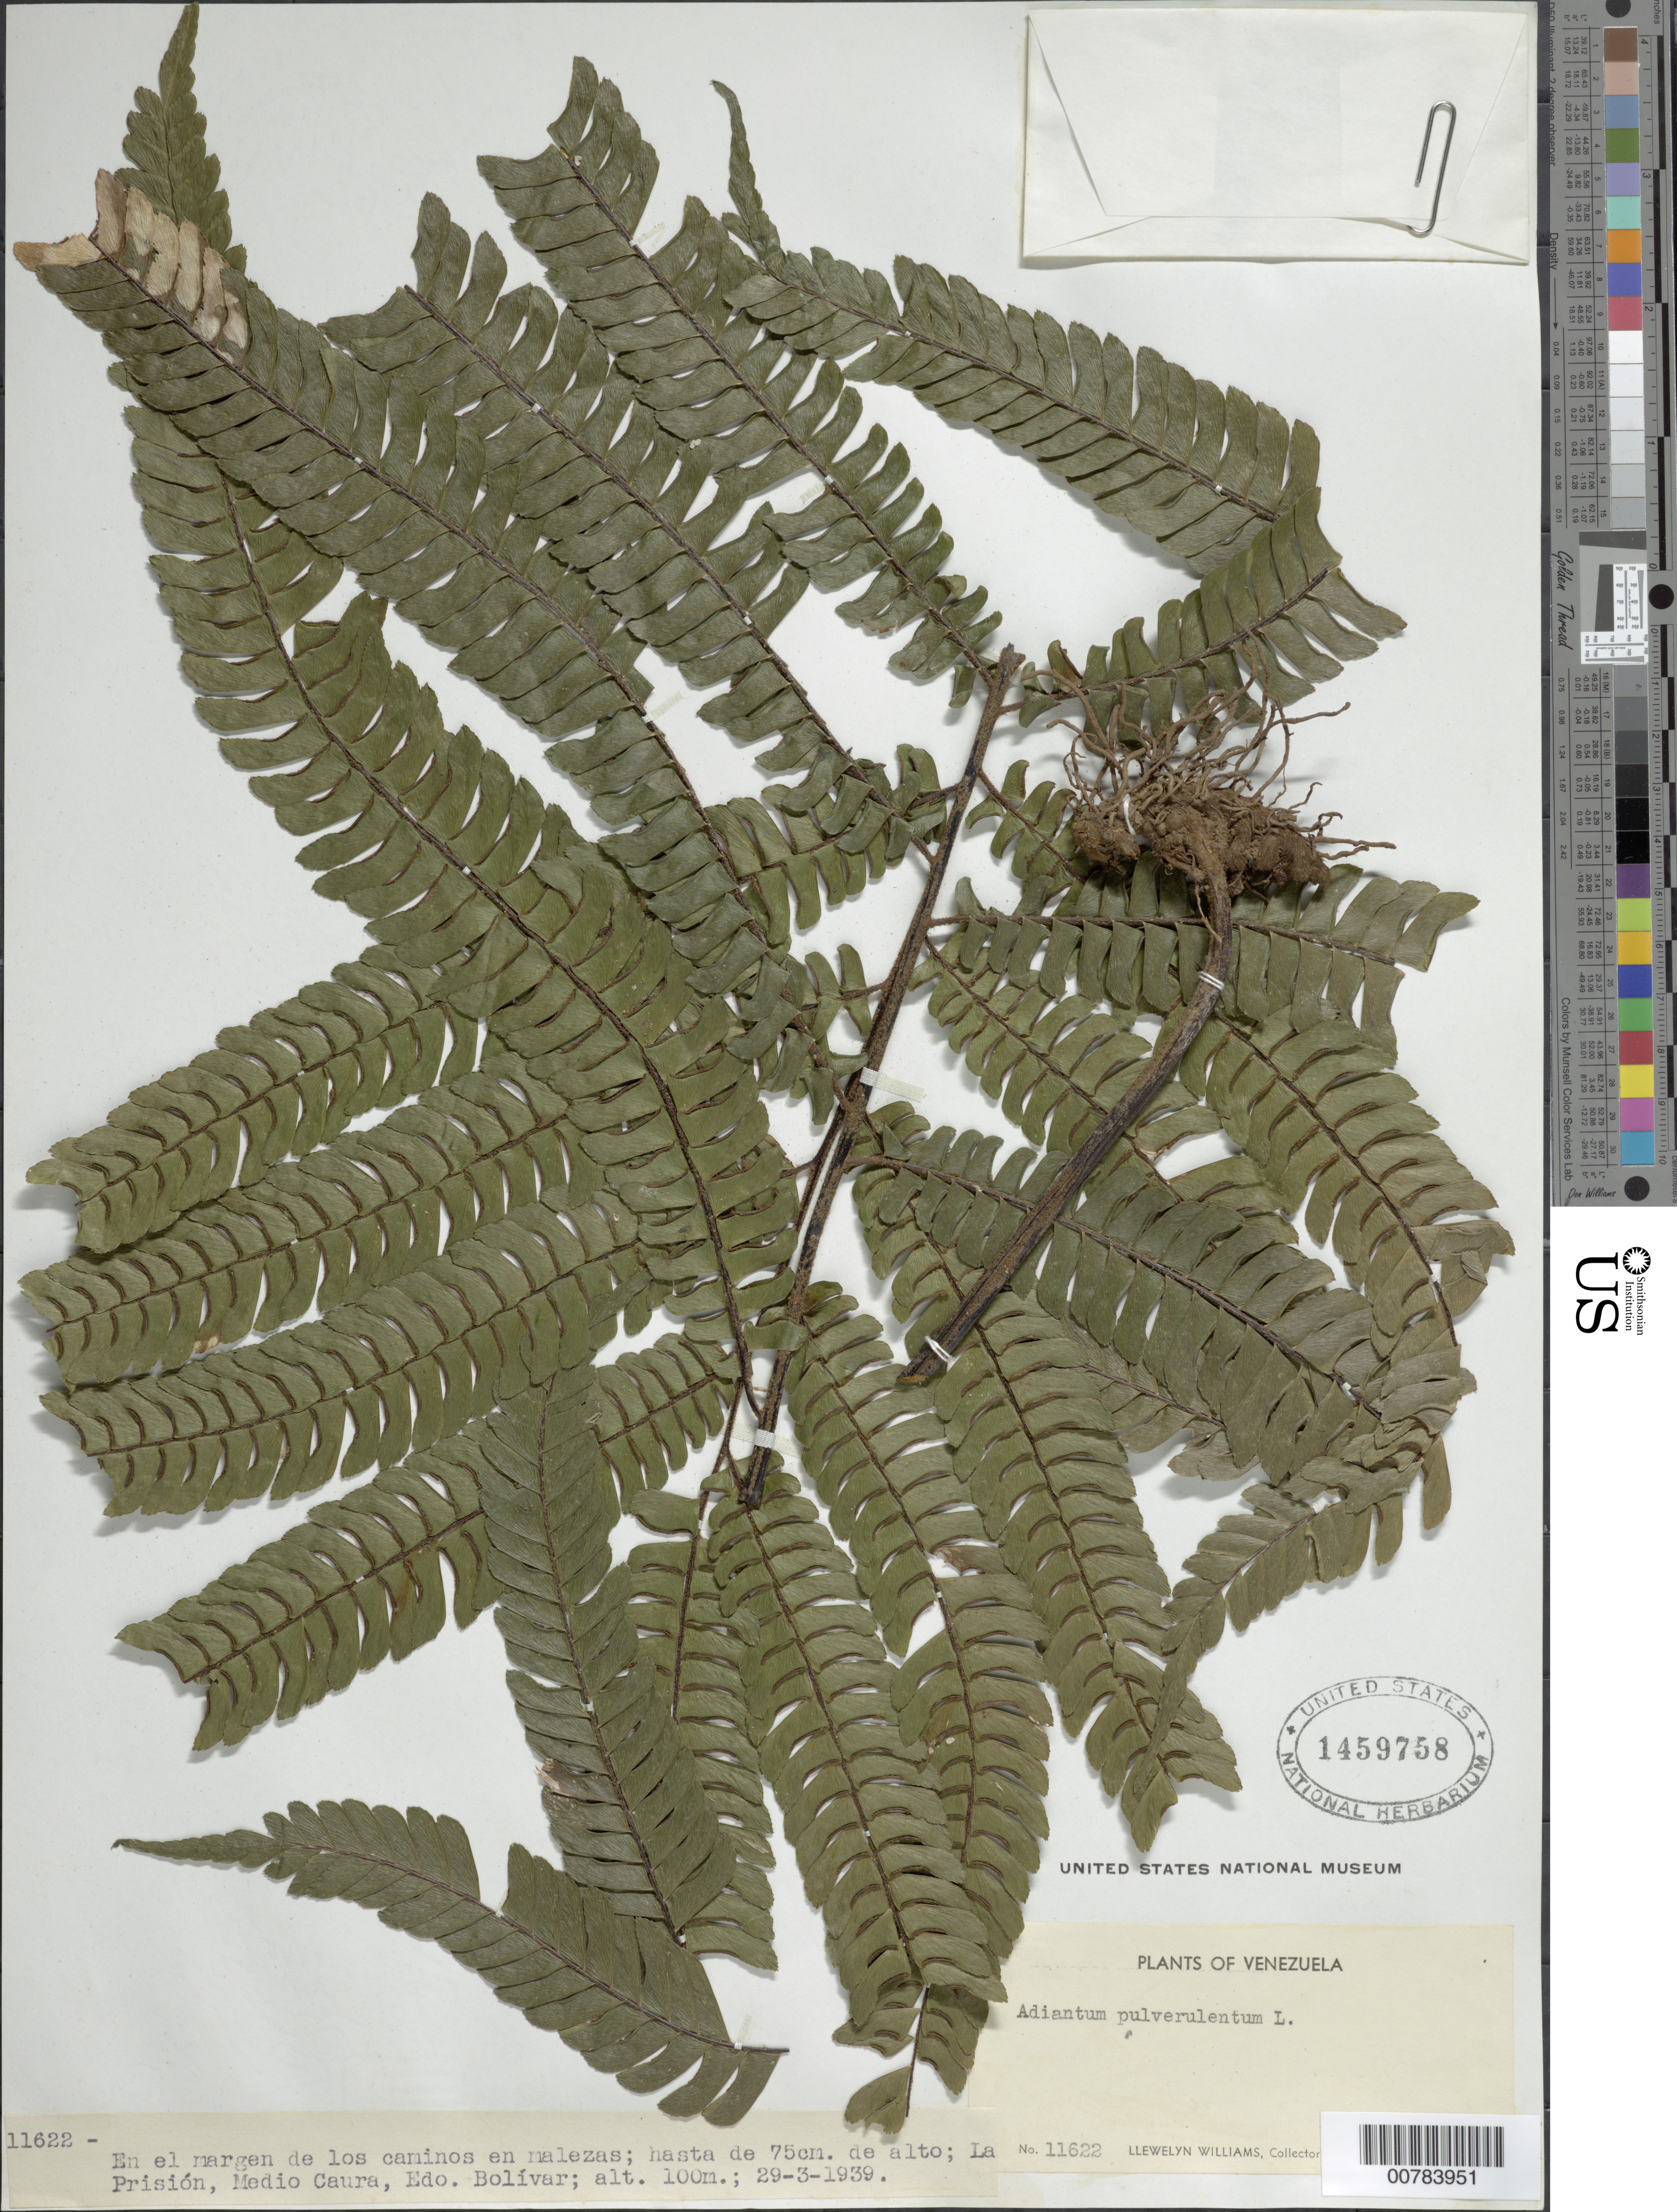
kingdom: Plantae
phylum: Tracheophyta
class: Polypodiopsida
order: Polypodiales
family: Pteridaceae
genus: Adiantum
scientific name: Adiantum pulverulentum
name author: L.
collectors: Ll. Williams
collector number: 11622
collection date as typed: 29-Mar-39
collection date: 1939-03-29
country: Venezuela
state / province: Bolívar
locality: La Prisión, Medio Caura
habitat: Margen de los caminos en malezas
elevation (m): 100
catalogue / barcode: US 1459758